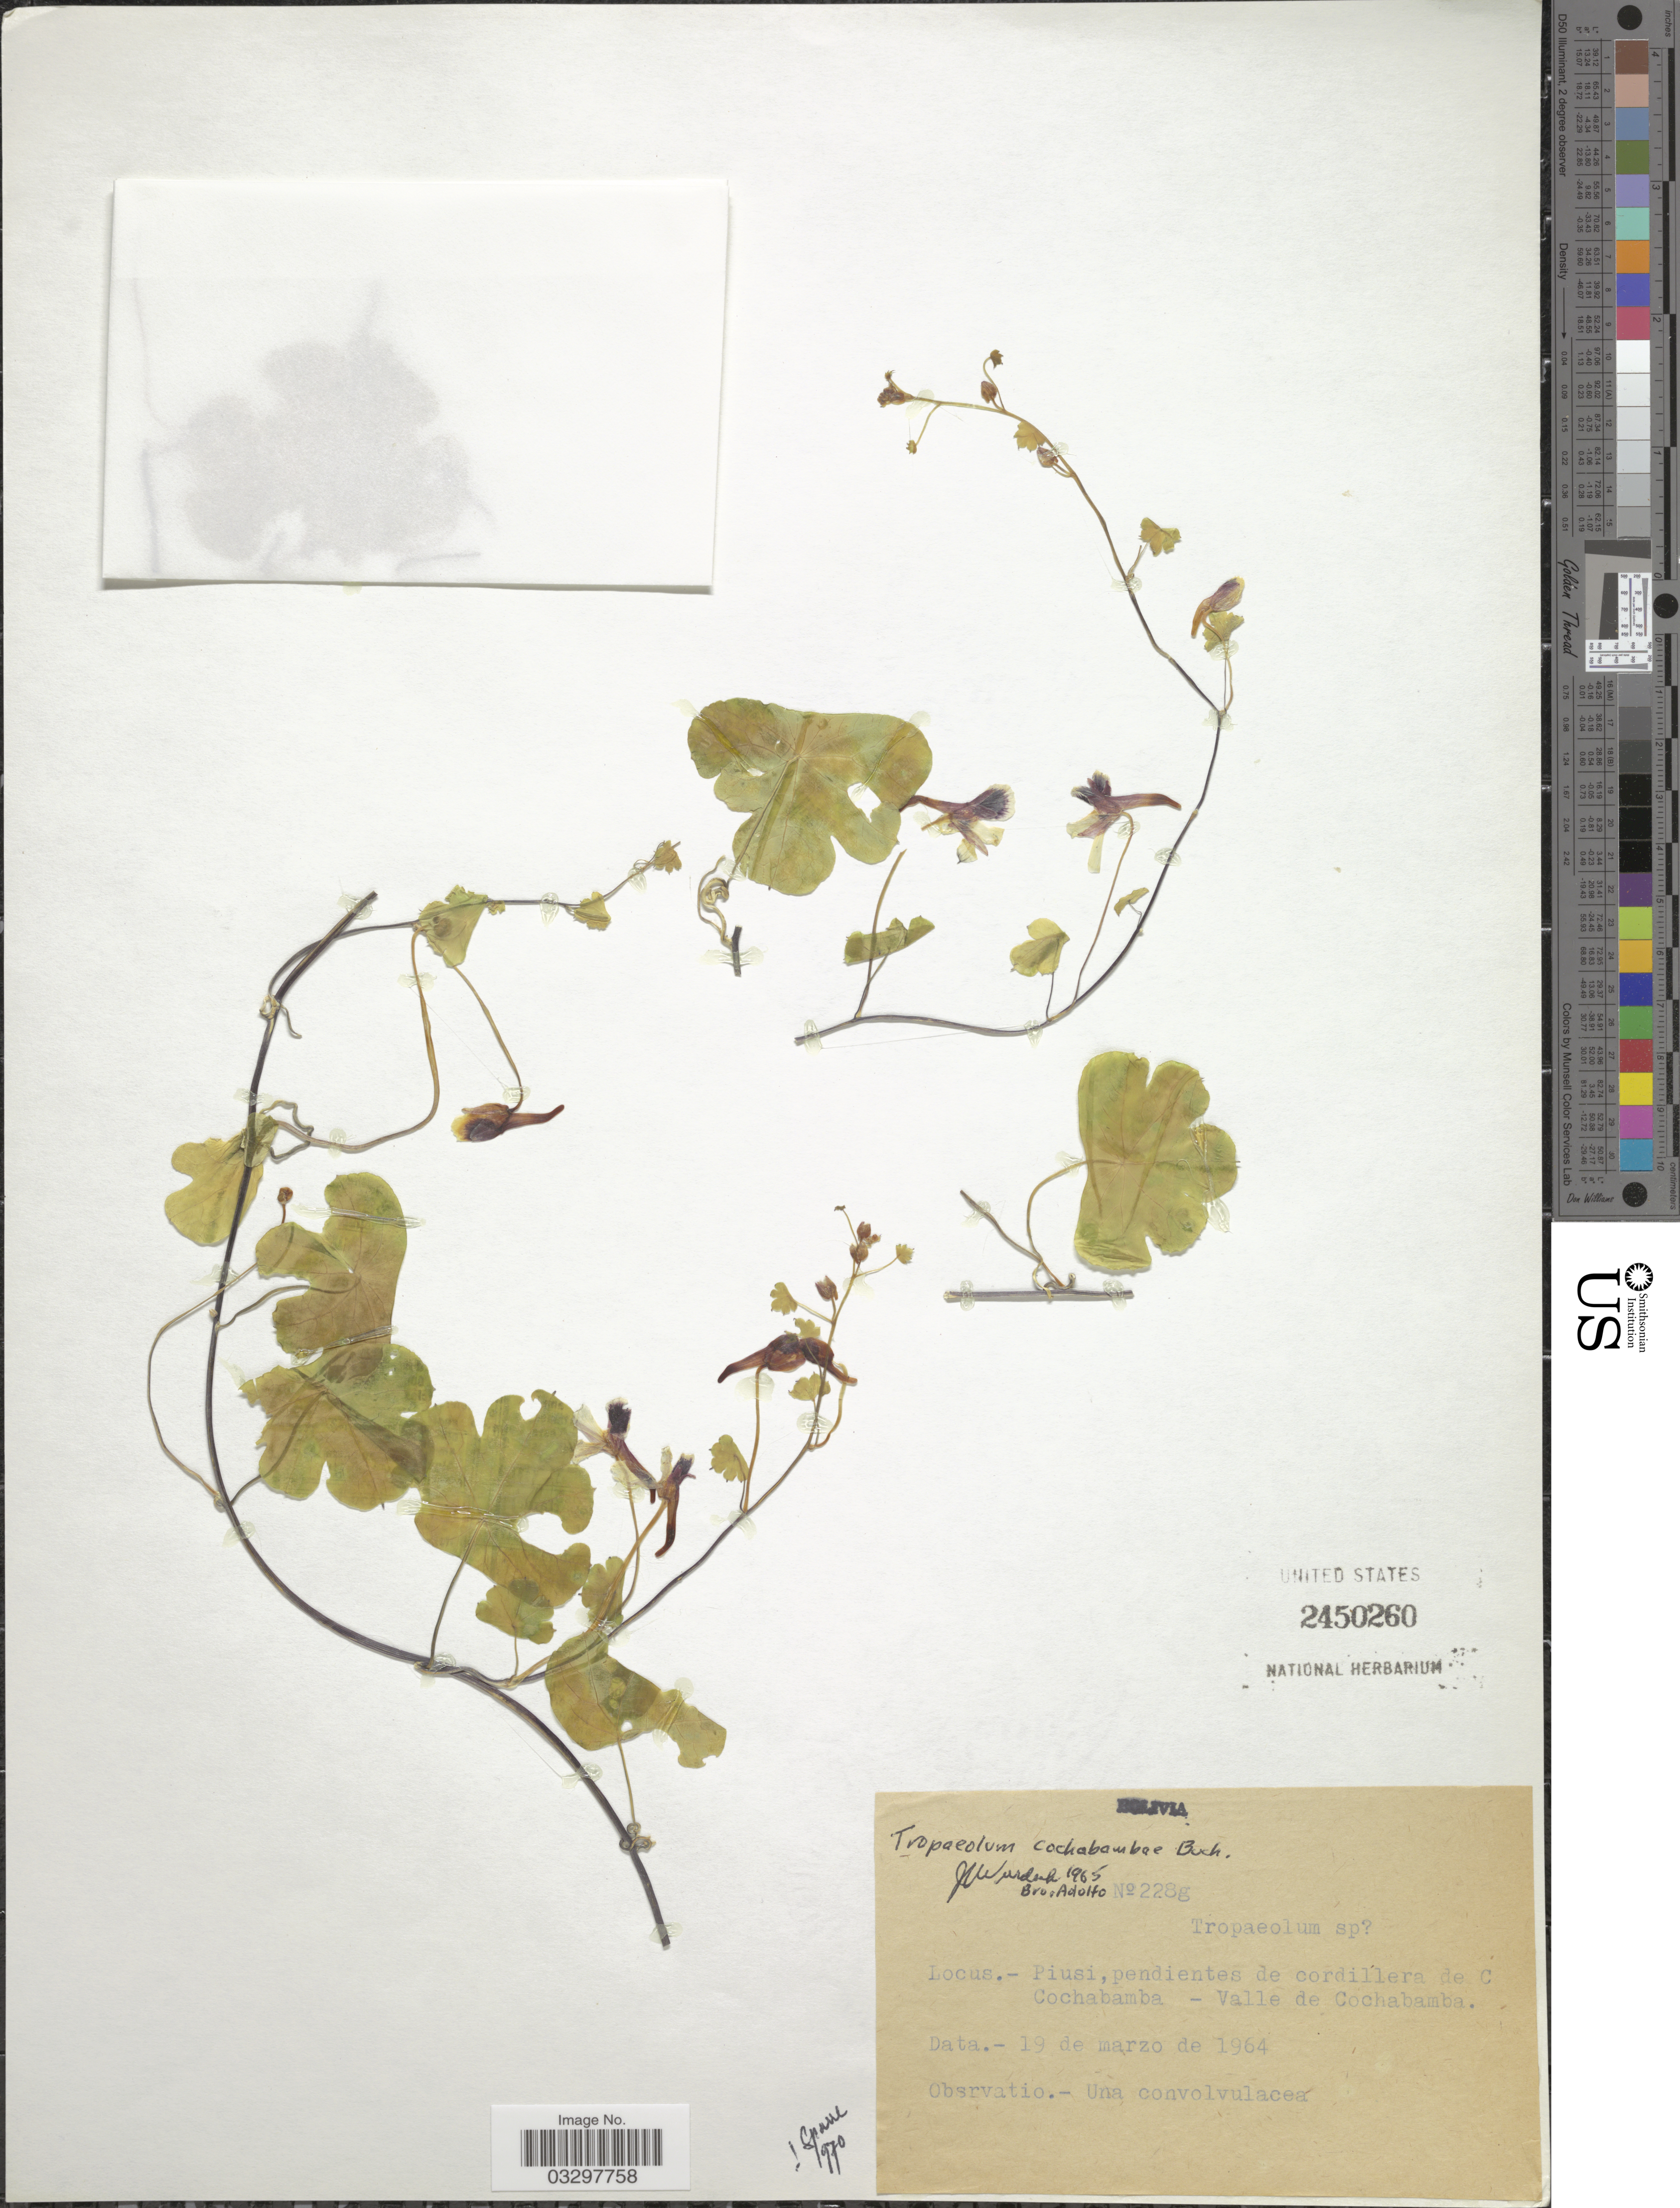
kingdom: Plantae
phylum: Tracheophyta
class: Magnoliopsida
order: Brassicales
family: Tropaeolaceae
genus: Tropaeolum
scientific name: Tropaeolum cochabambae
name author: Buchenau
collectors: Bro. Adolfo M.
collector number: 228g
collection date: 1964-03-19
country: Bolivia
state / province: Cochabamba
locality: Piusi, pendientes de cordillera de C Cochabamba - Valle de Cochabamba.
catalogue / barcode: US 2450260